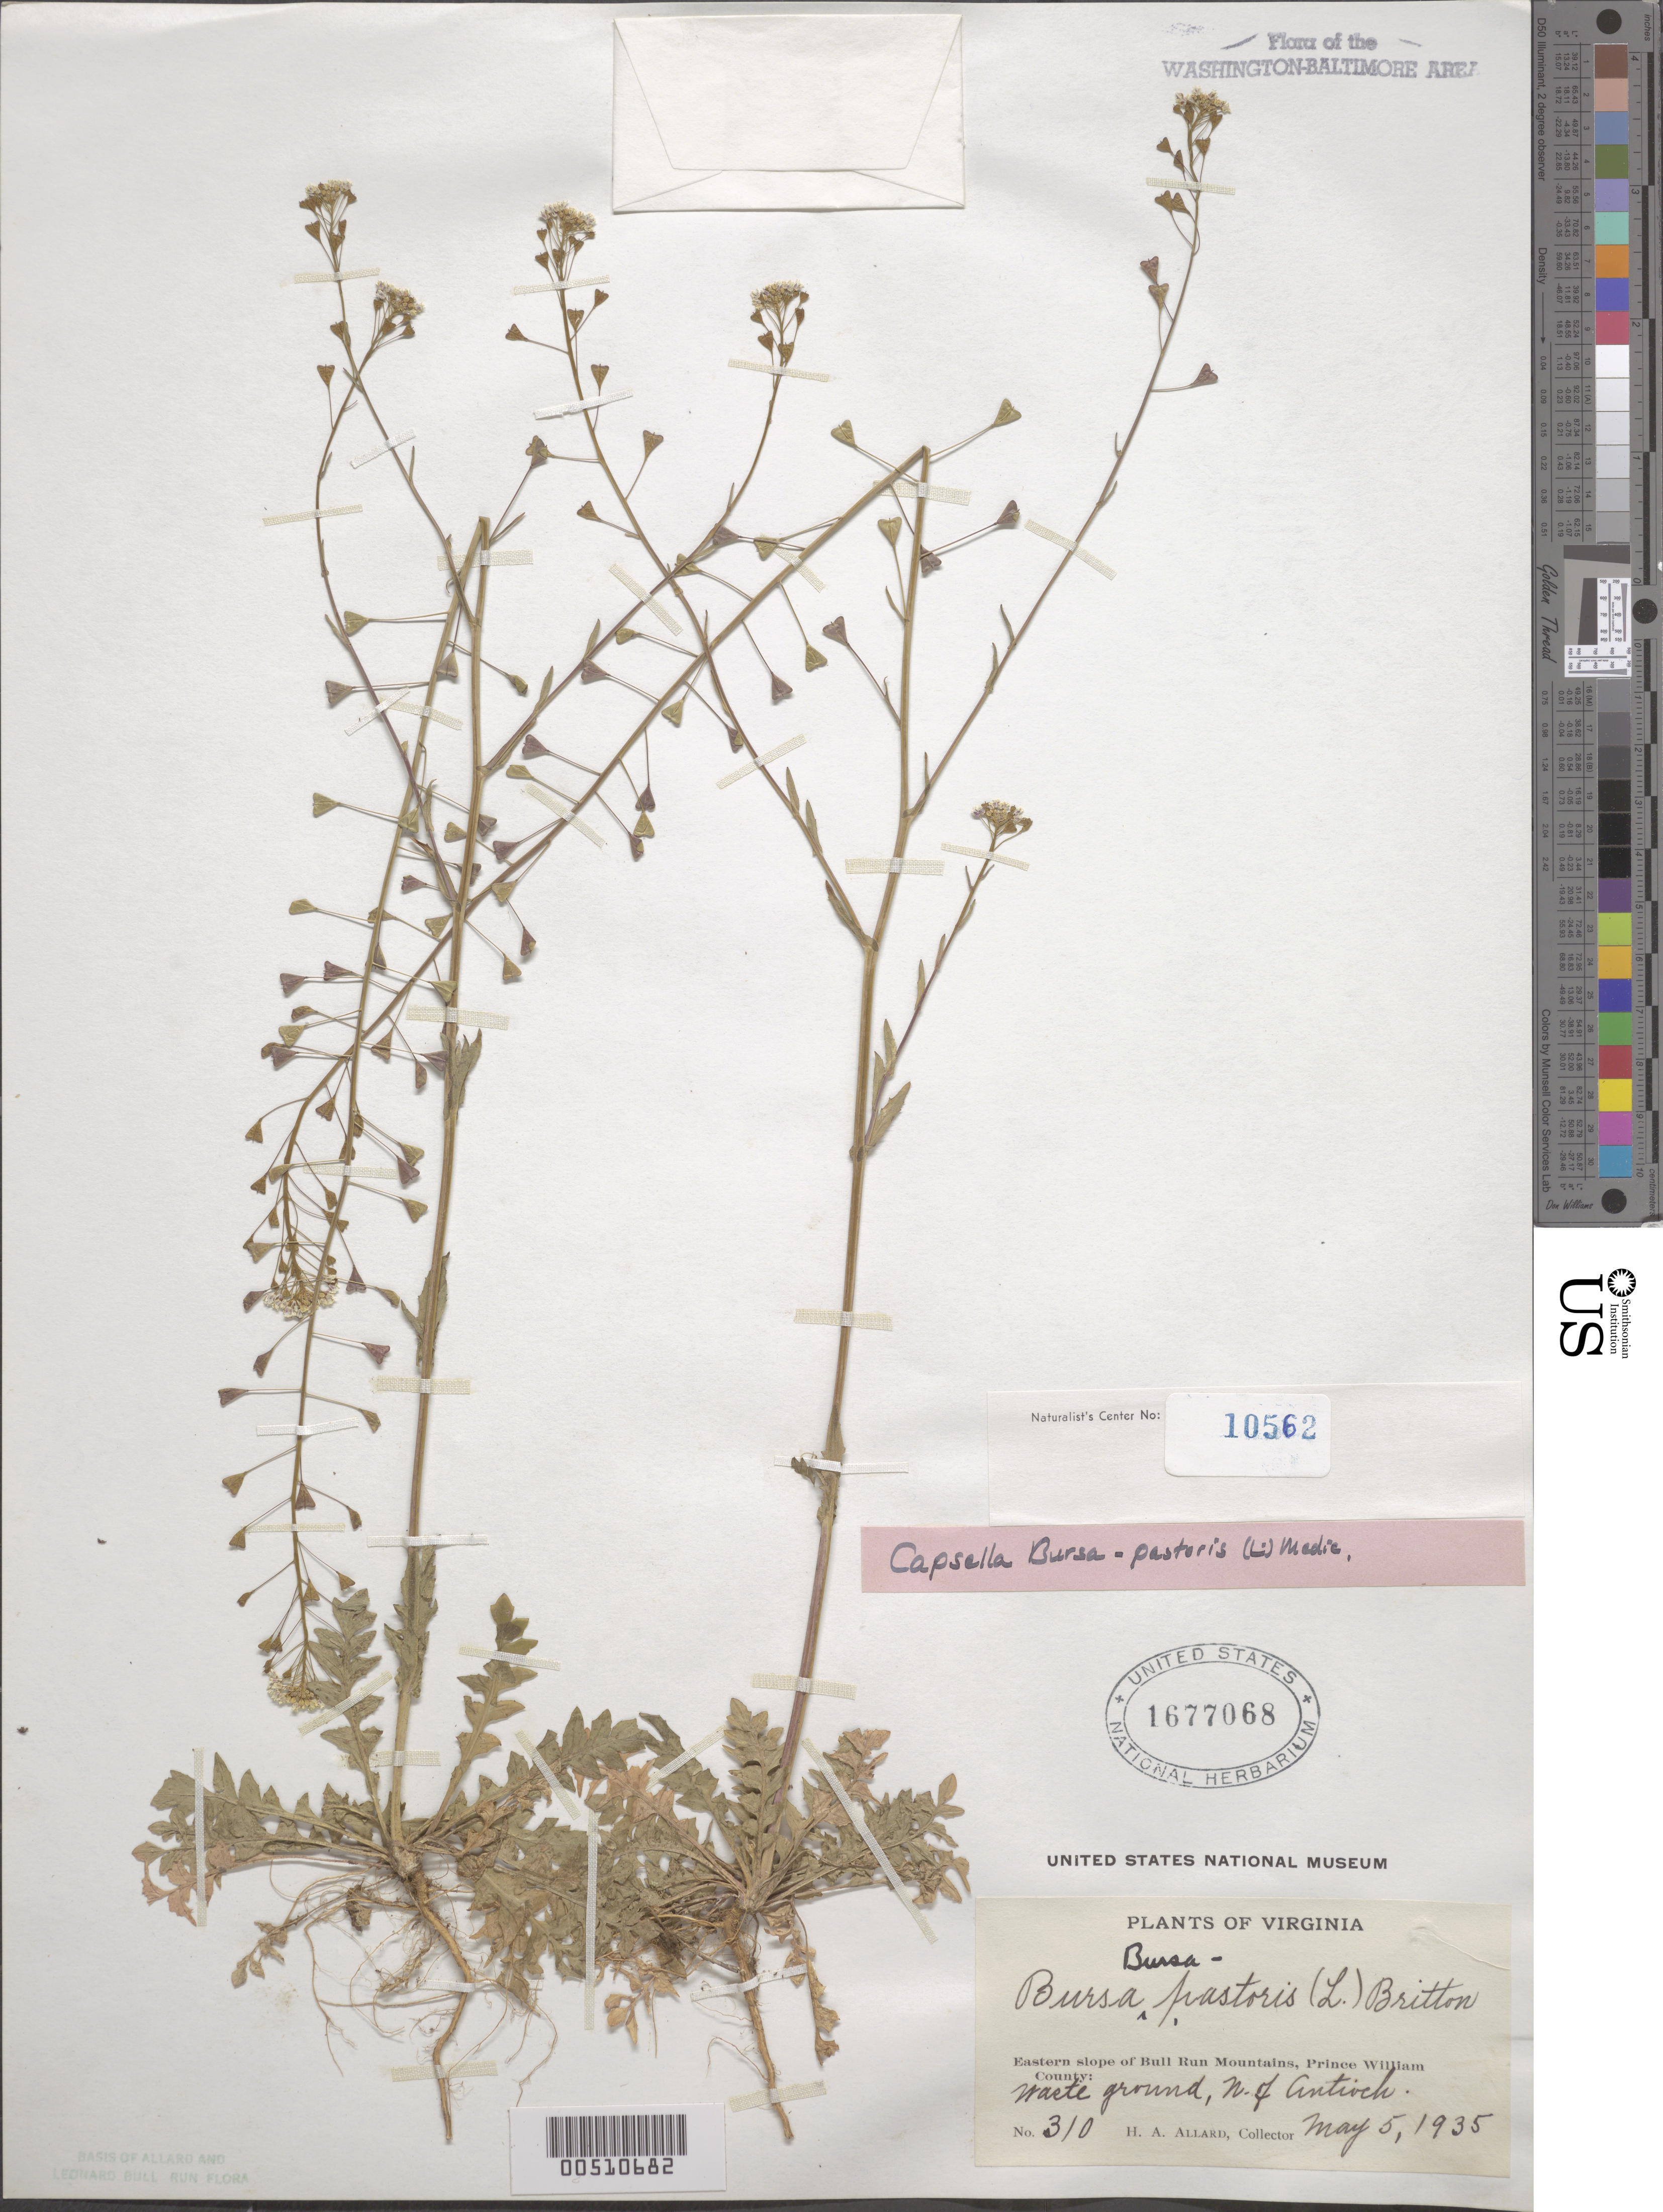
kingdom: Plantae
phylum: Tracheophyta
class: Magnoliopsida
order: Brassicales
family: Brassicaceae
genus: Capsella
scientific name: Capsella bursa-pastoris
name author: (L.) Medik.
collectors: H. A. Allard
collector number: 310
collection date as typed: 05 May 1935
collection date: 1935-05-05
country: United States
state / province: Virginia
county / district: Prince William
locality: N of Antioch, E slope of Bull Run Mts. Bull Run Mts.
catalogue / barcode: US 1677068